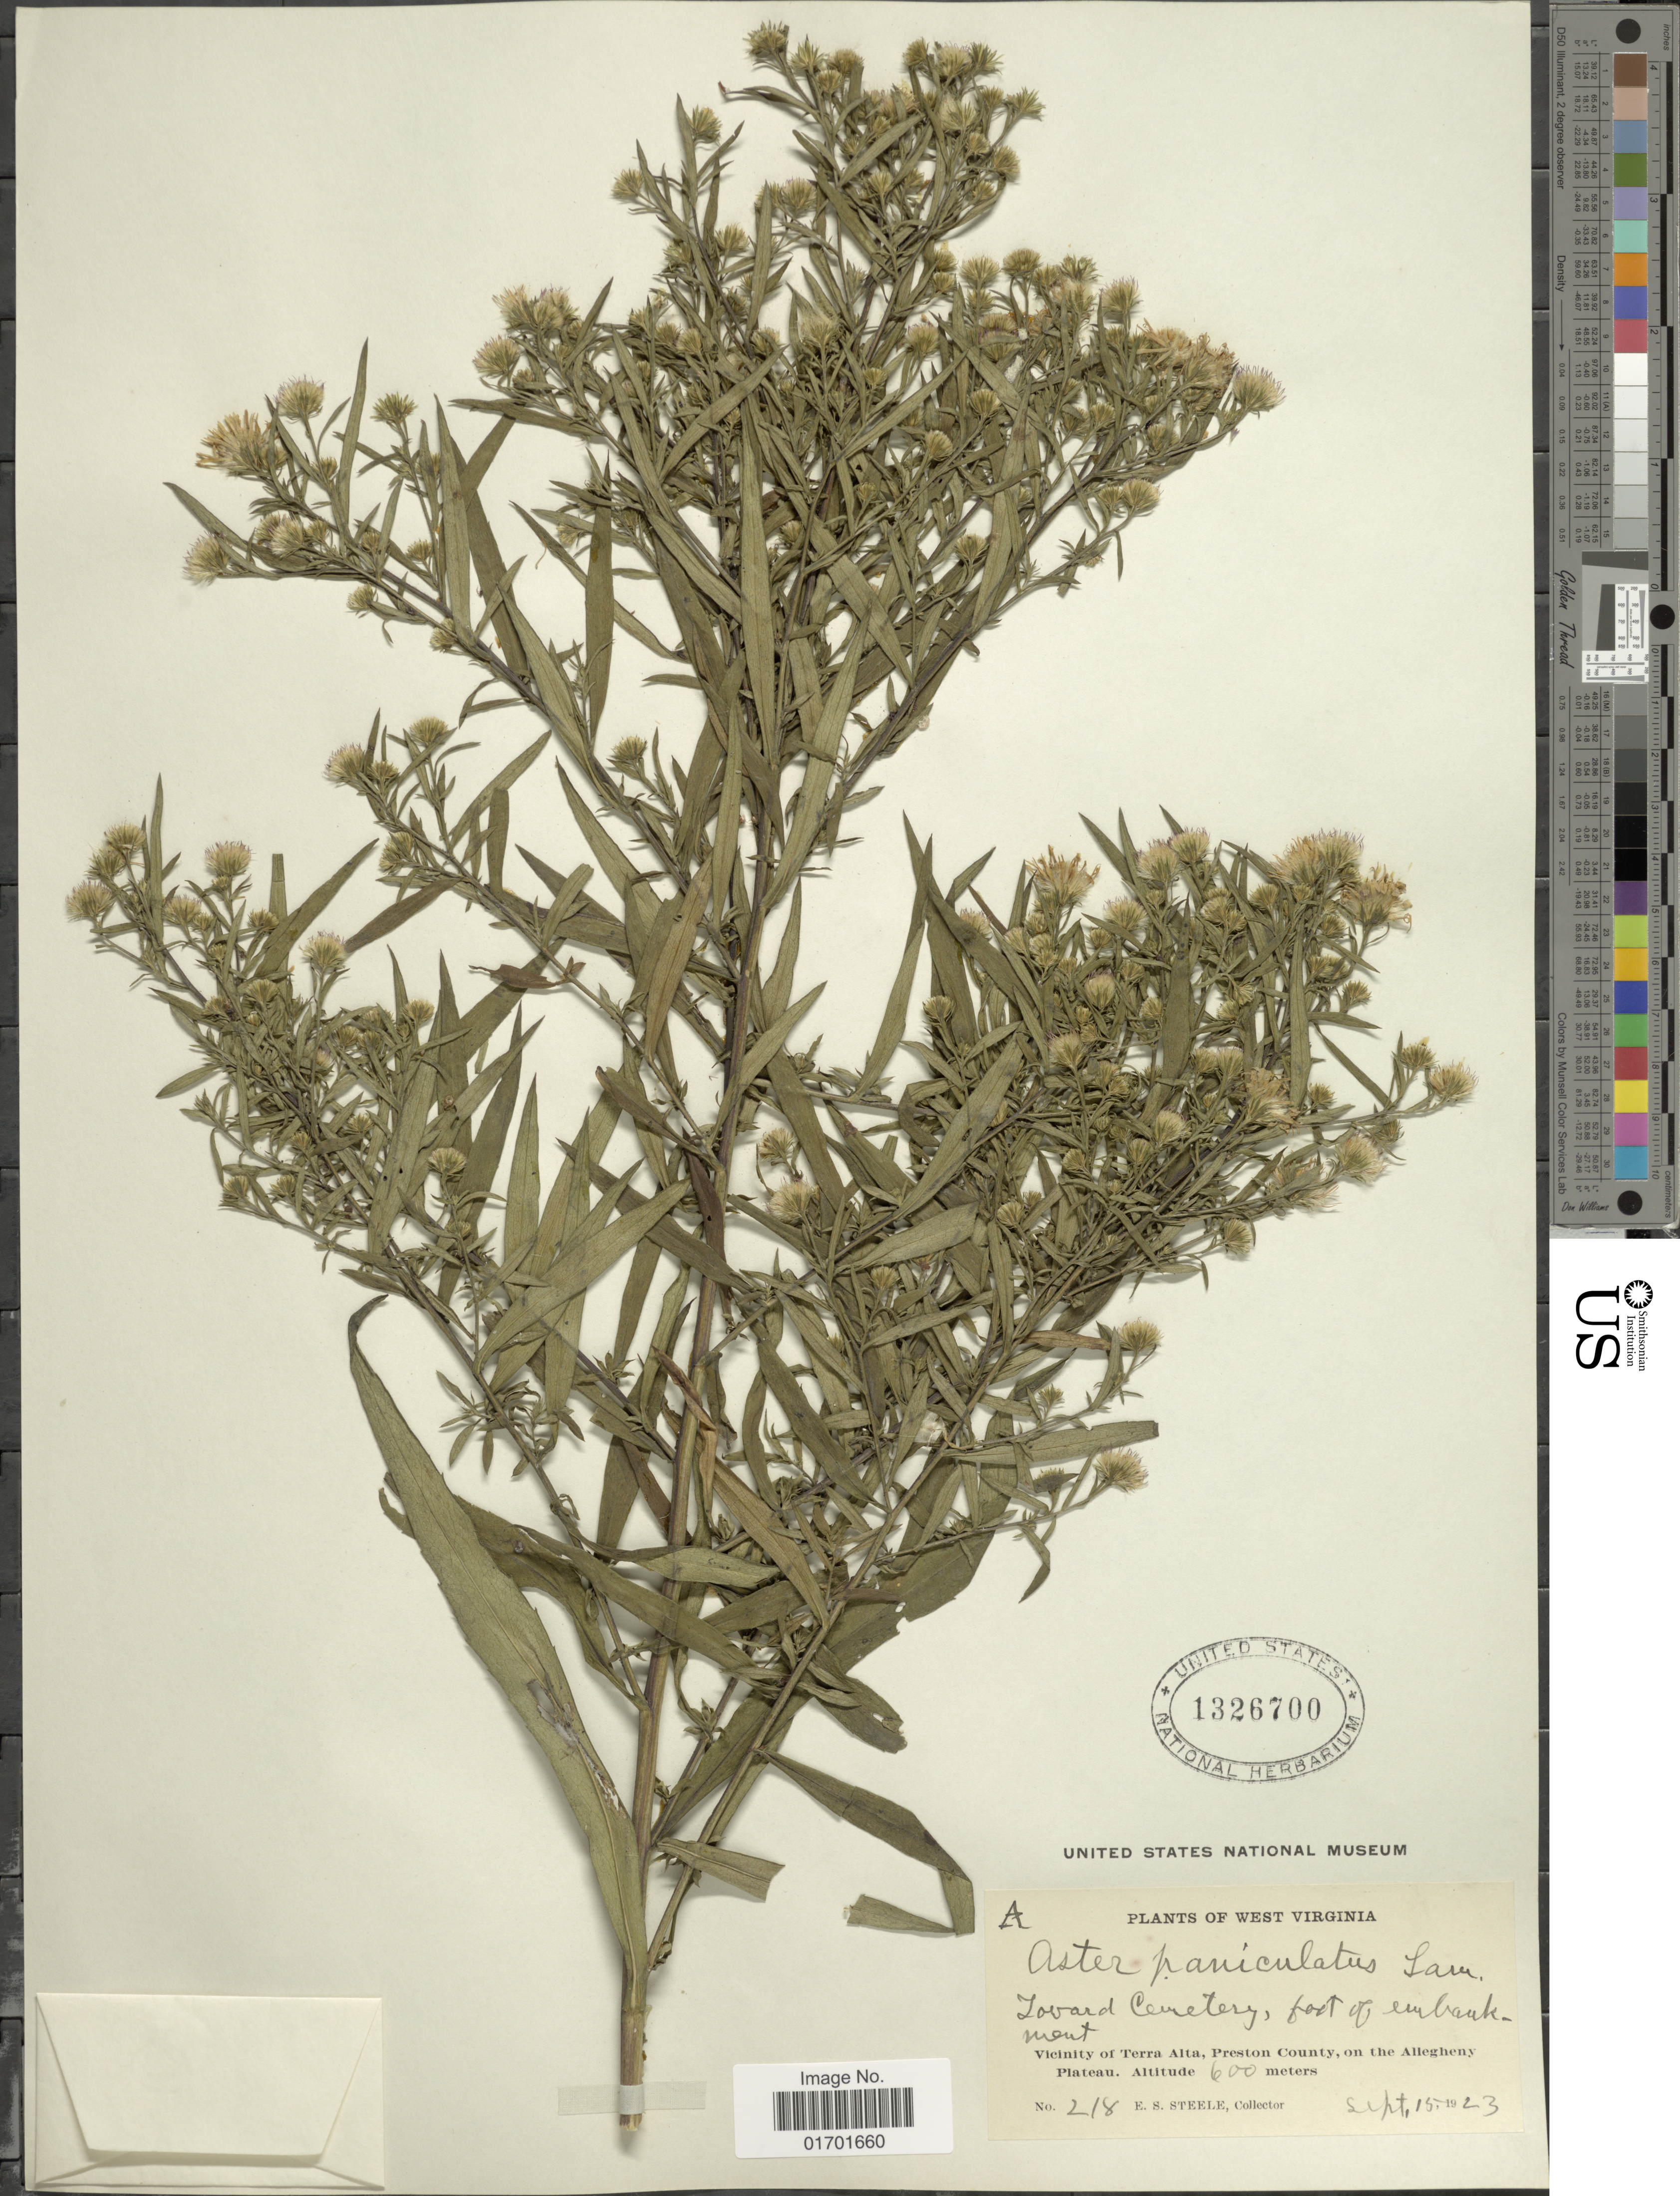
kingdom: Plantae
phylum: Tracheophyta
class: Magnoliopsida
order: Asterales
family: Asteraceae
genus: Symphyotrichum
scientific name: Symphyotrichum lanceolatum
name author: (Willd.) G.L. Nesom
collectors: E. Steele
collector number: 218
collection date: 1923-09-15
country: United States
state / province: West Virginia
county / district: Preston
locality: Toward Cemetery, foot of embankment, Vicinity of Terra Alta, Preston County, on the Allegheny Plateau.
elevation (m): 600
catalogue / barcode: US 1326700